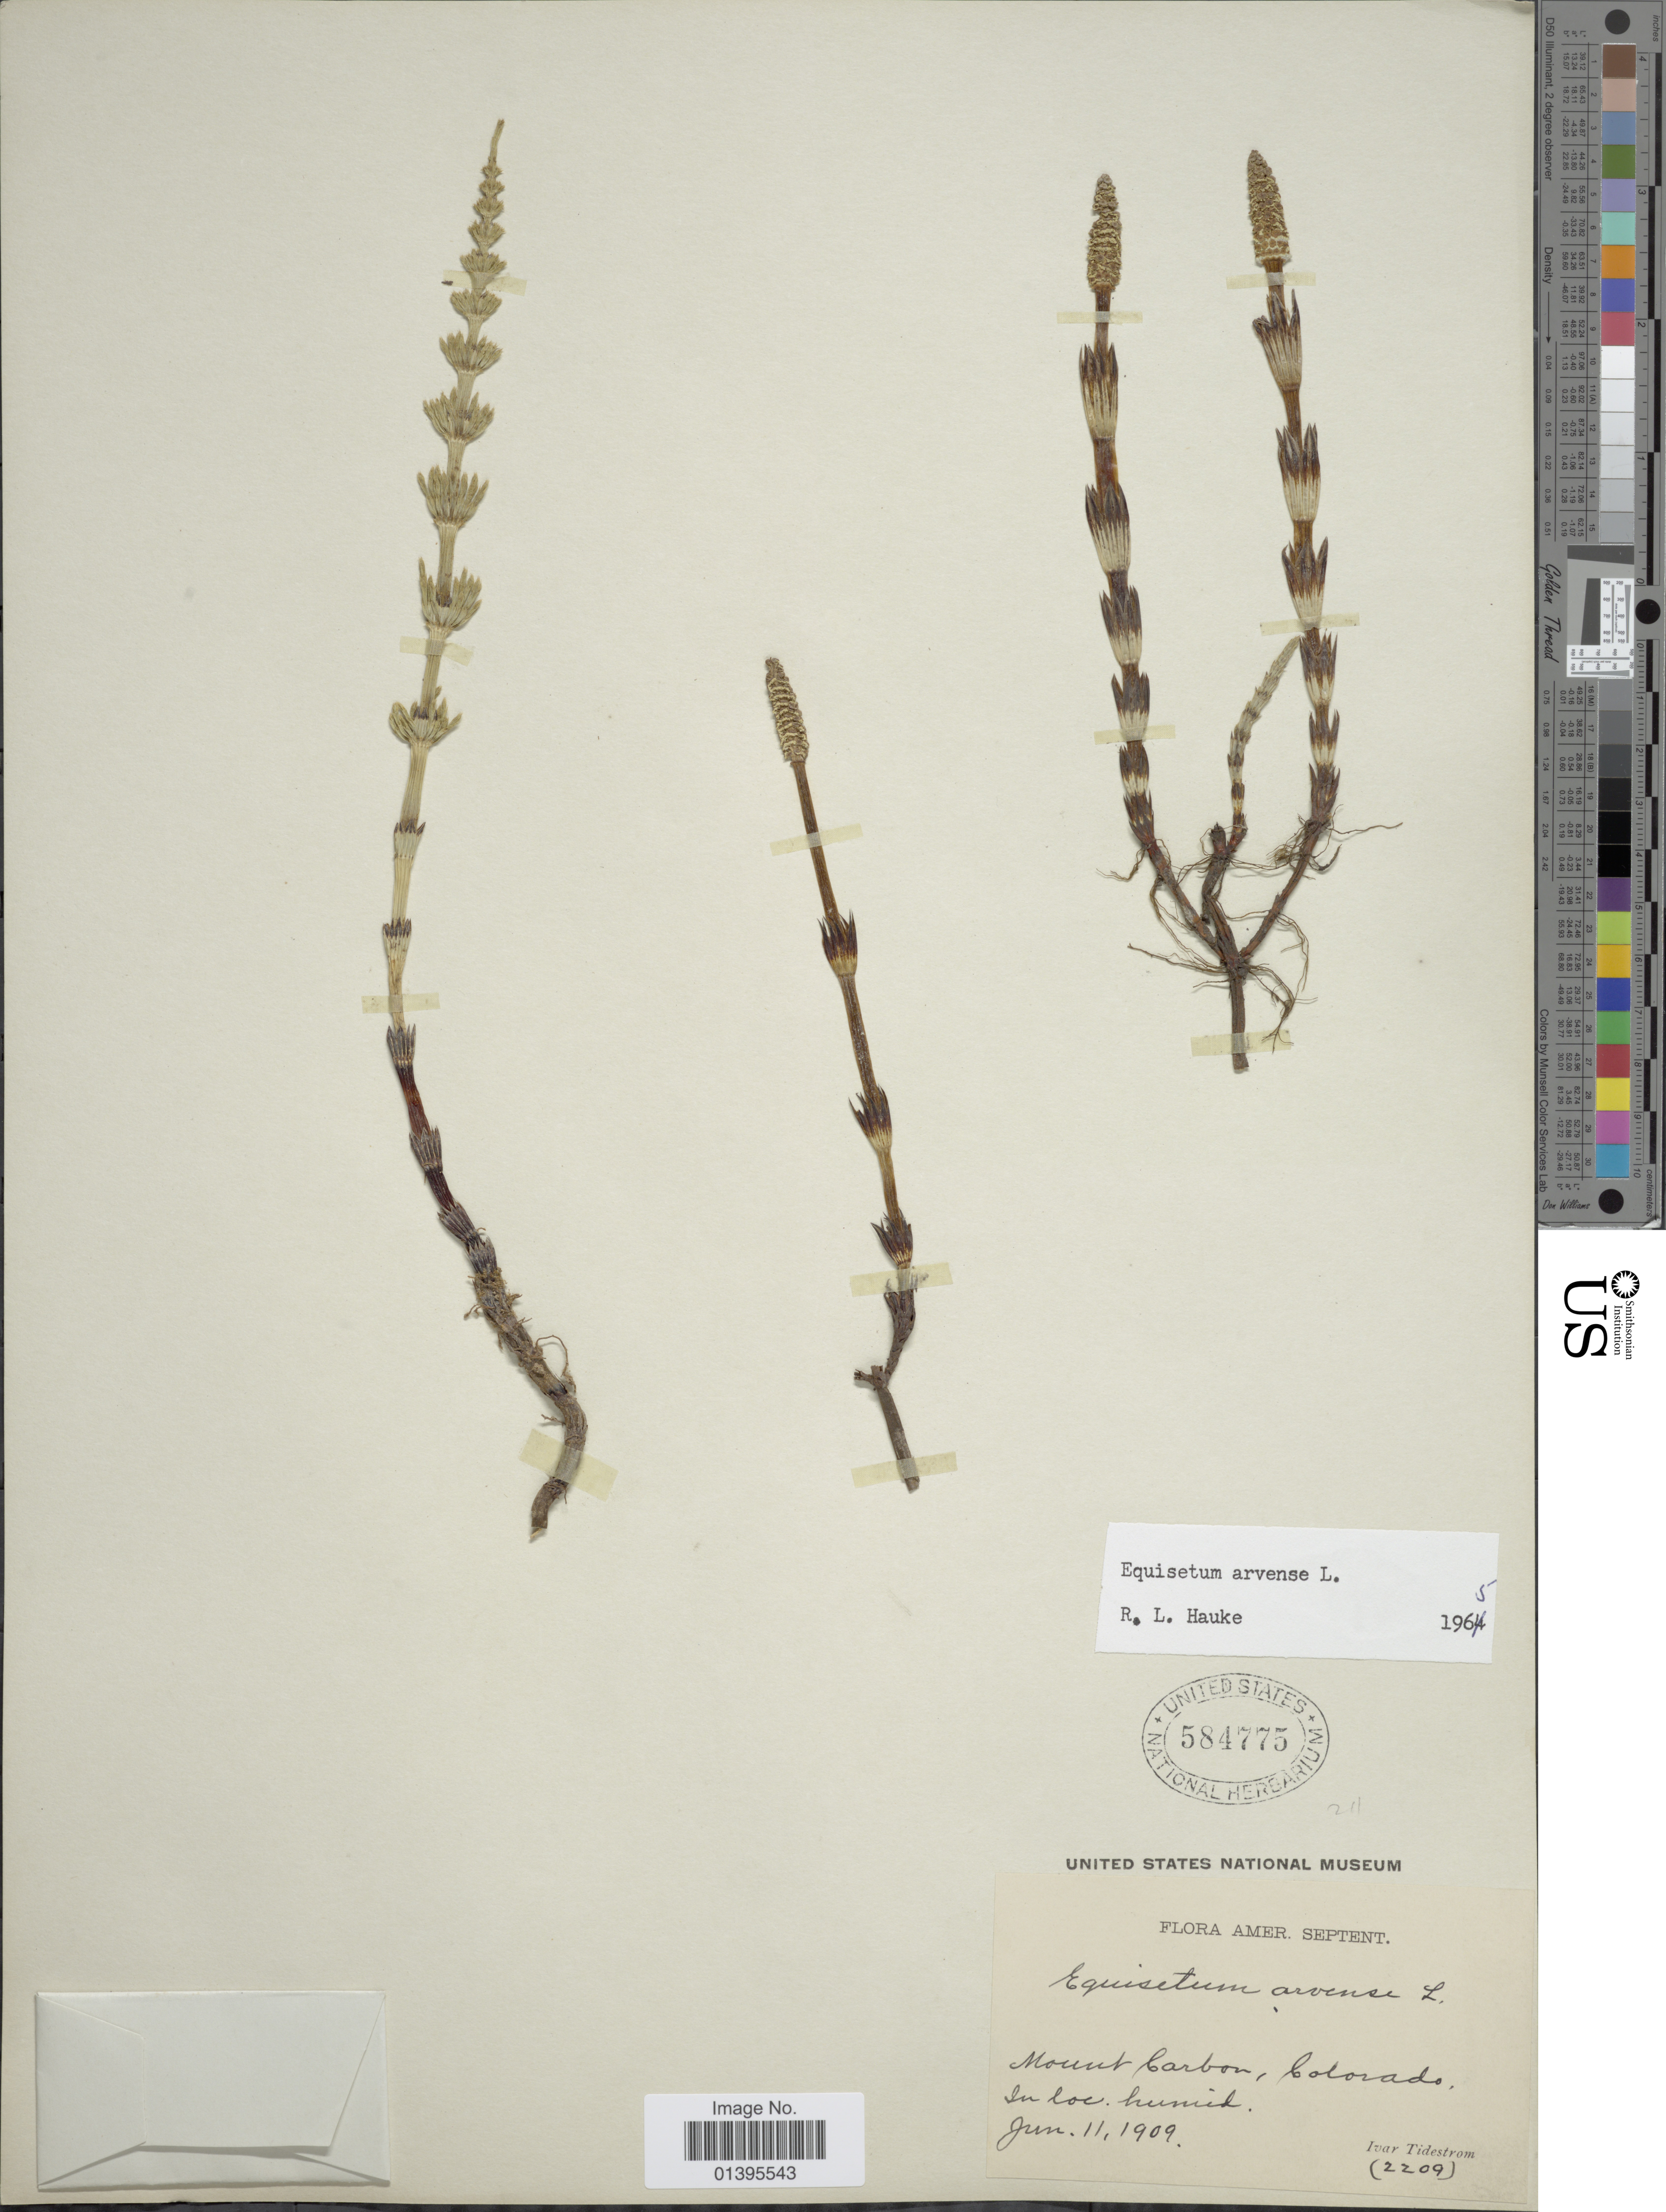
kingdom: Plantae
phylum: Tracheophyta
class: Polypodiopsida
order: Equisetales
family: Equisetaceae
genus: Equisetum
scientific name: Equisetum arvense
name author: L.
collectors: I. F. Tidestrom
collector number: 2209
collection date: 1909-06-11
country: United States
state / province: Colorado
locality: Amer. Septent. Mount Carbon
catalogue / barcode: US 584775